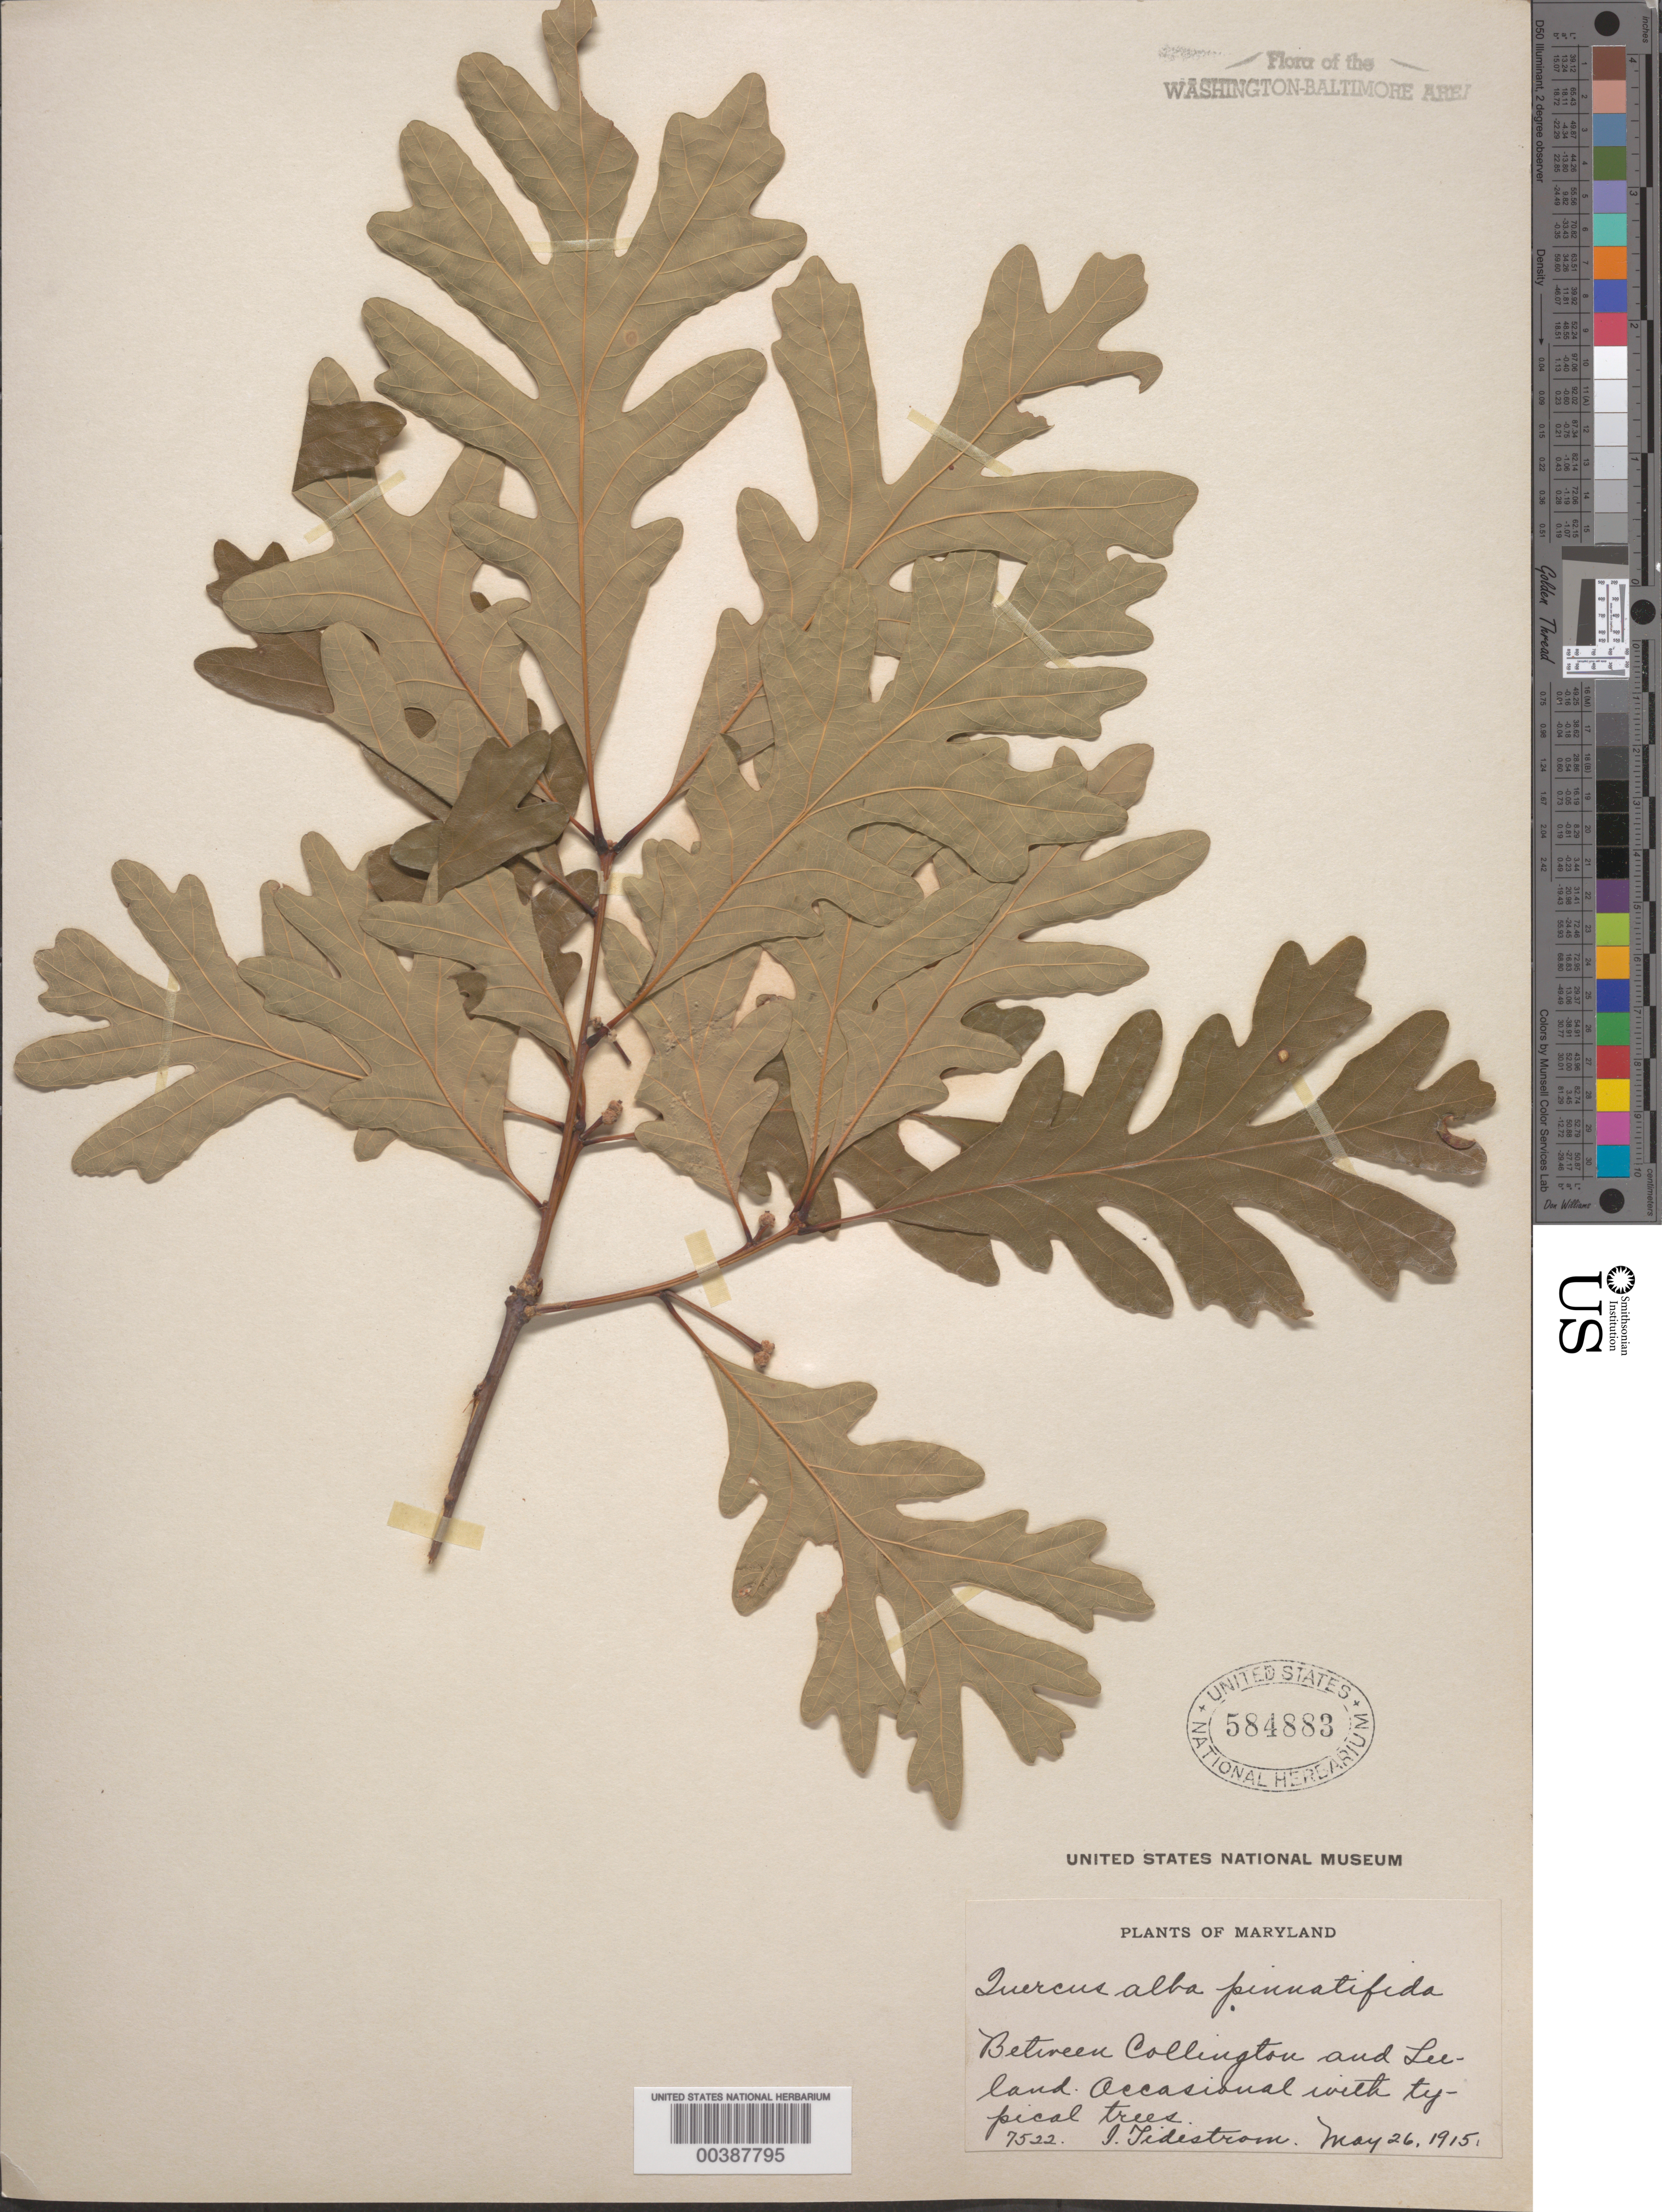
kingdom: Plantae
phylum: Tracheophyta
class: Magnoliopsida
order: Fagales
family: Fagaceae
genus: Quercus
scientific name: Quercus alba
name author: L.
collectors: I. F. Tidestrom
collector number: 7522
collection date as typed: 26 May 1915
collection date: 1915-05-26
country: United States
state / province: Maryland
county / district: Prince George's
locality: Between Collington and Leeland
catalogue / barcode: US 584883